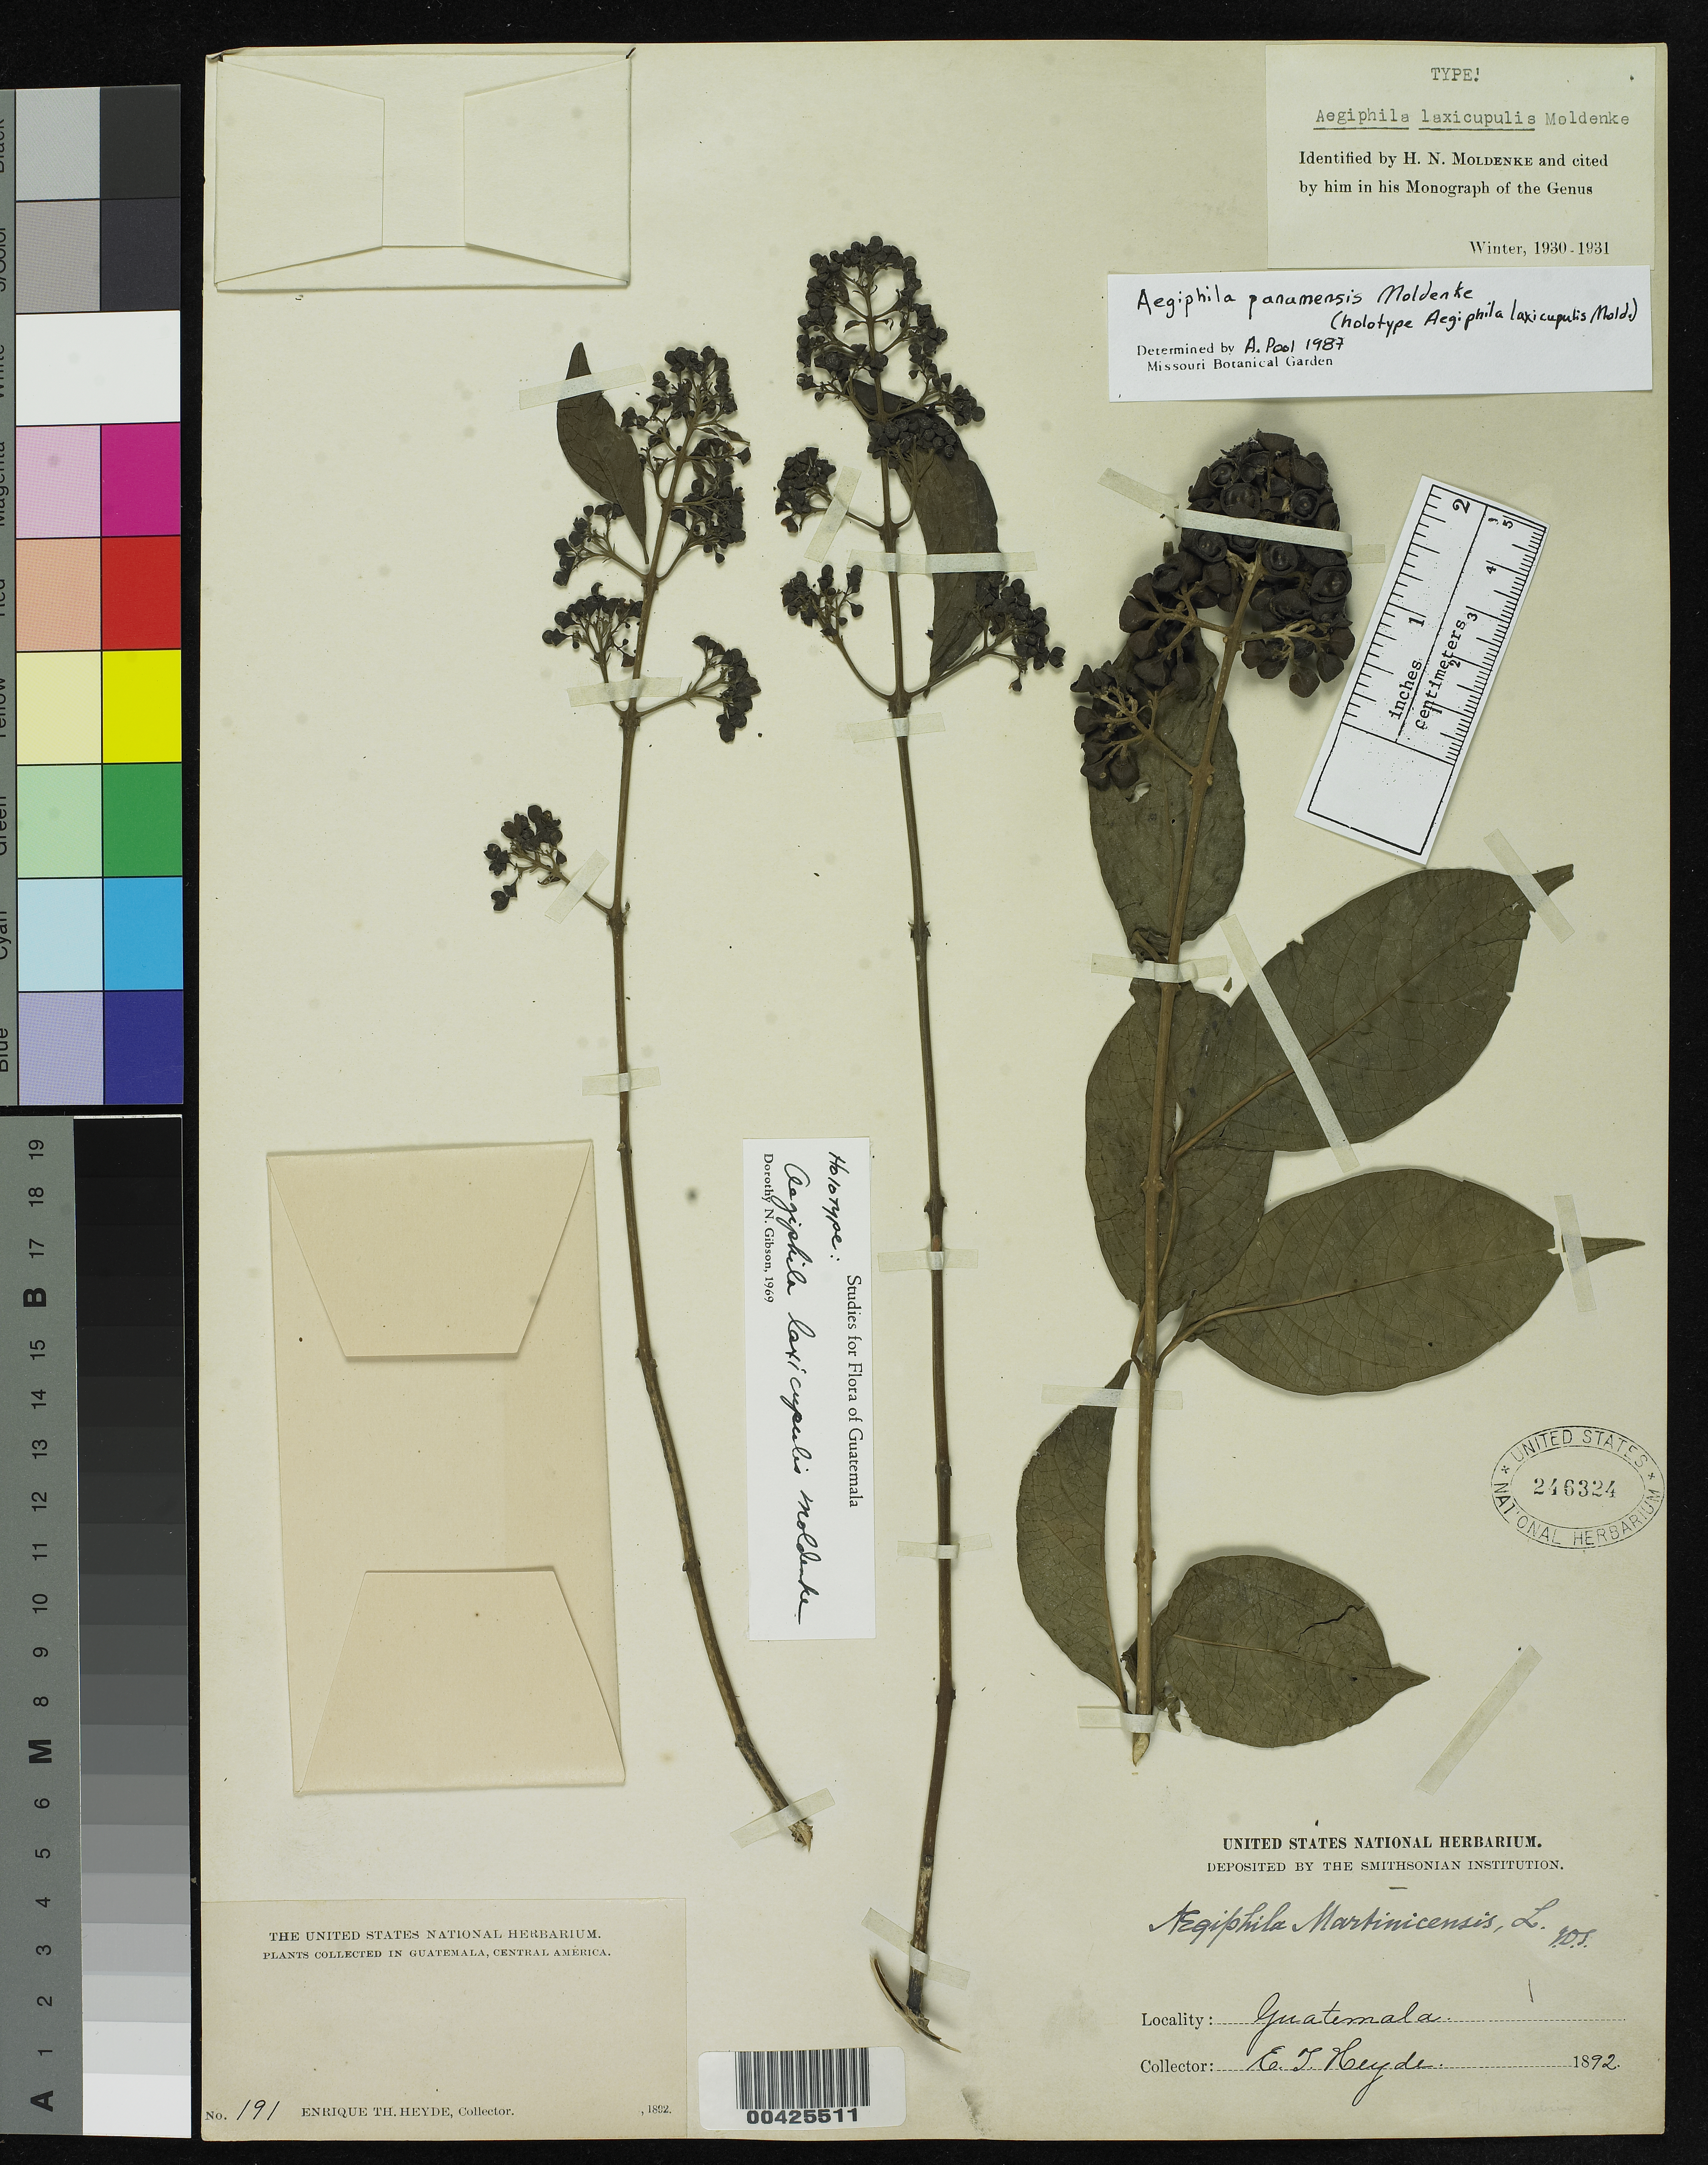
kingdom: Plantae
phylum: Tracheophyta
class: Magnoliopsida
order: Lamiales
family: Lamiaceae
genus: Aegiphila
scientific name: Aegiphila laxicupulis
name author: Moldenke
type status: Holotype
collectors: E. T. Heyde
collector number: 191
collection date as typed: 1892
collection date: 1892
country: Guatemala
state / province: Santa Rosa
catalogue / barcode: US 246324